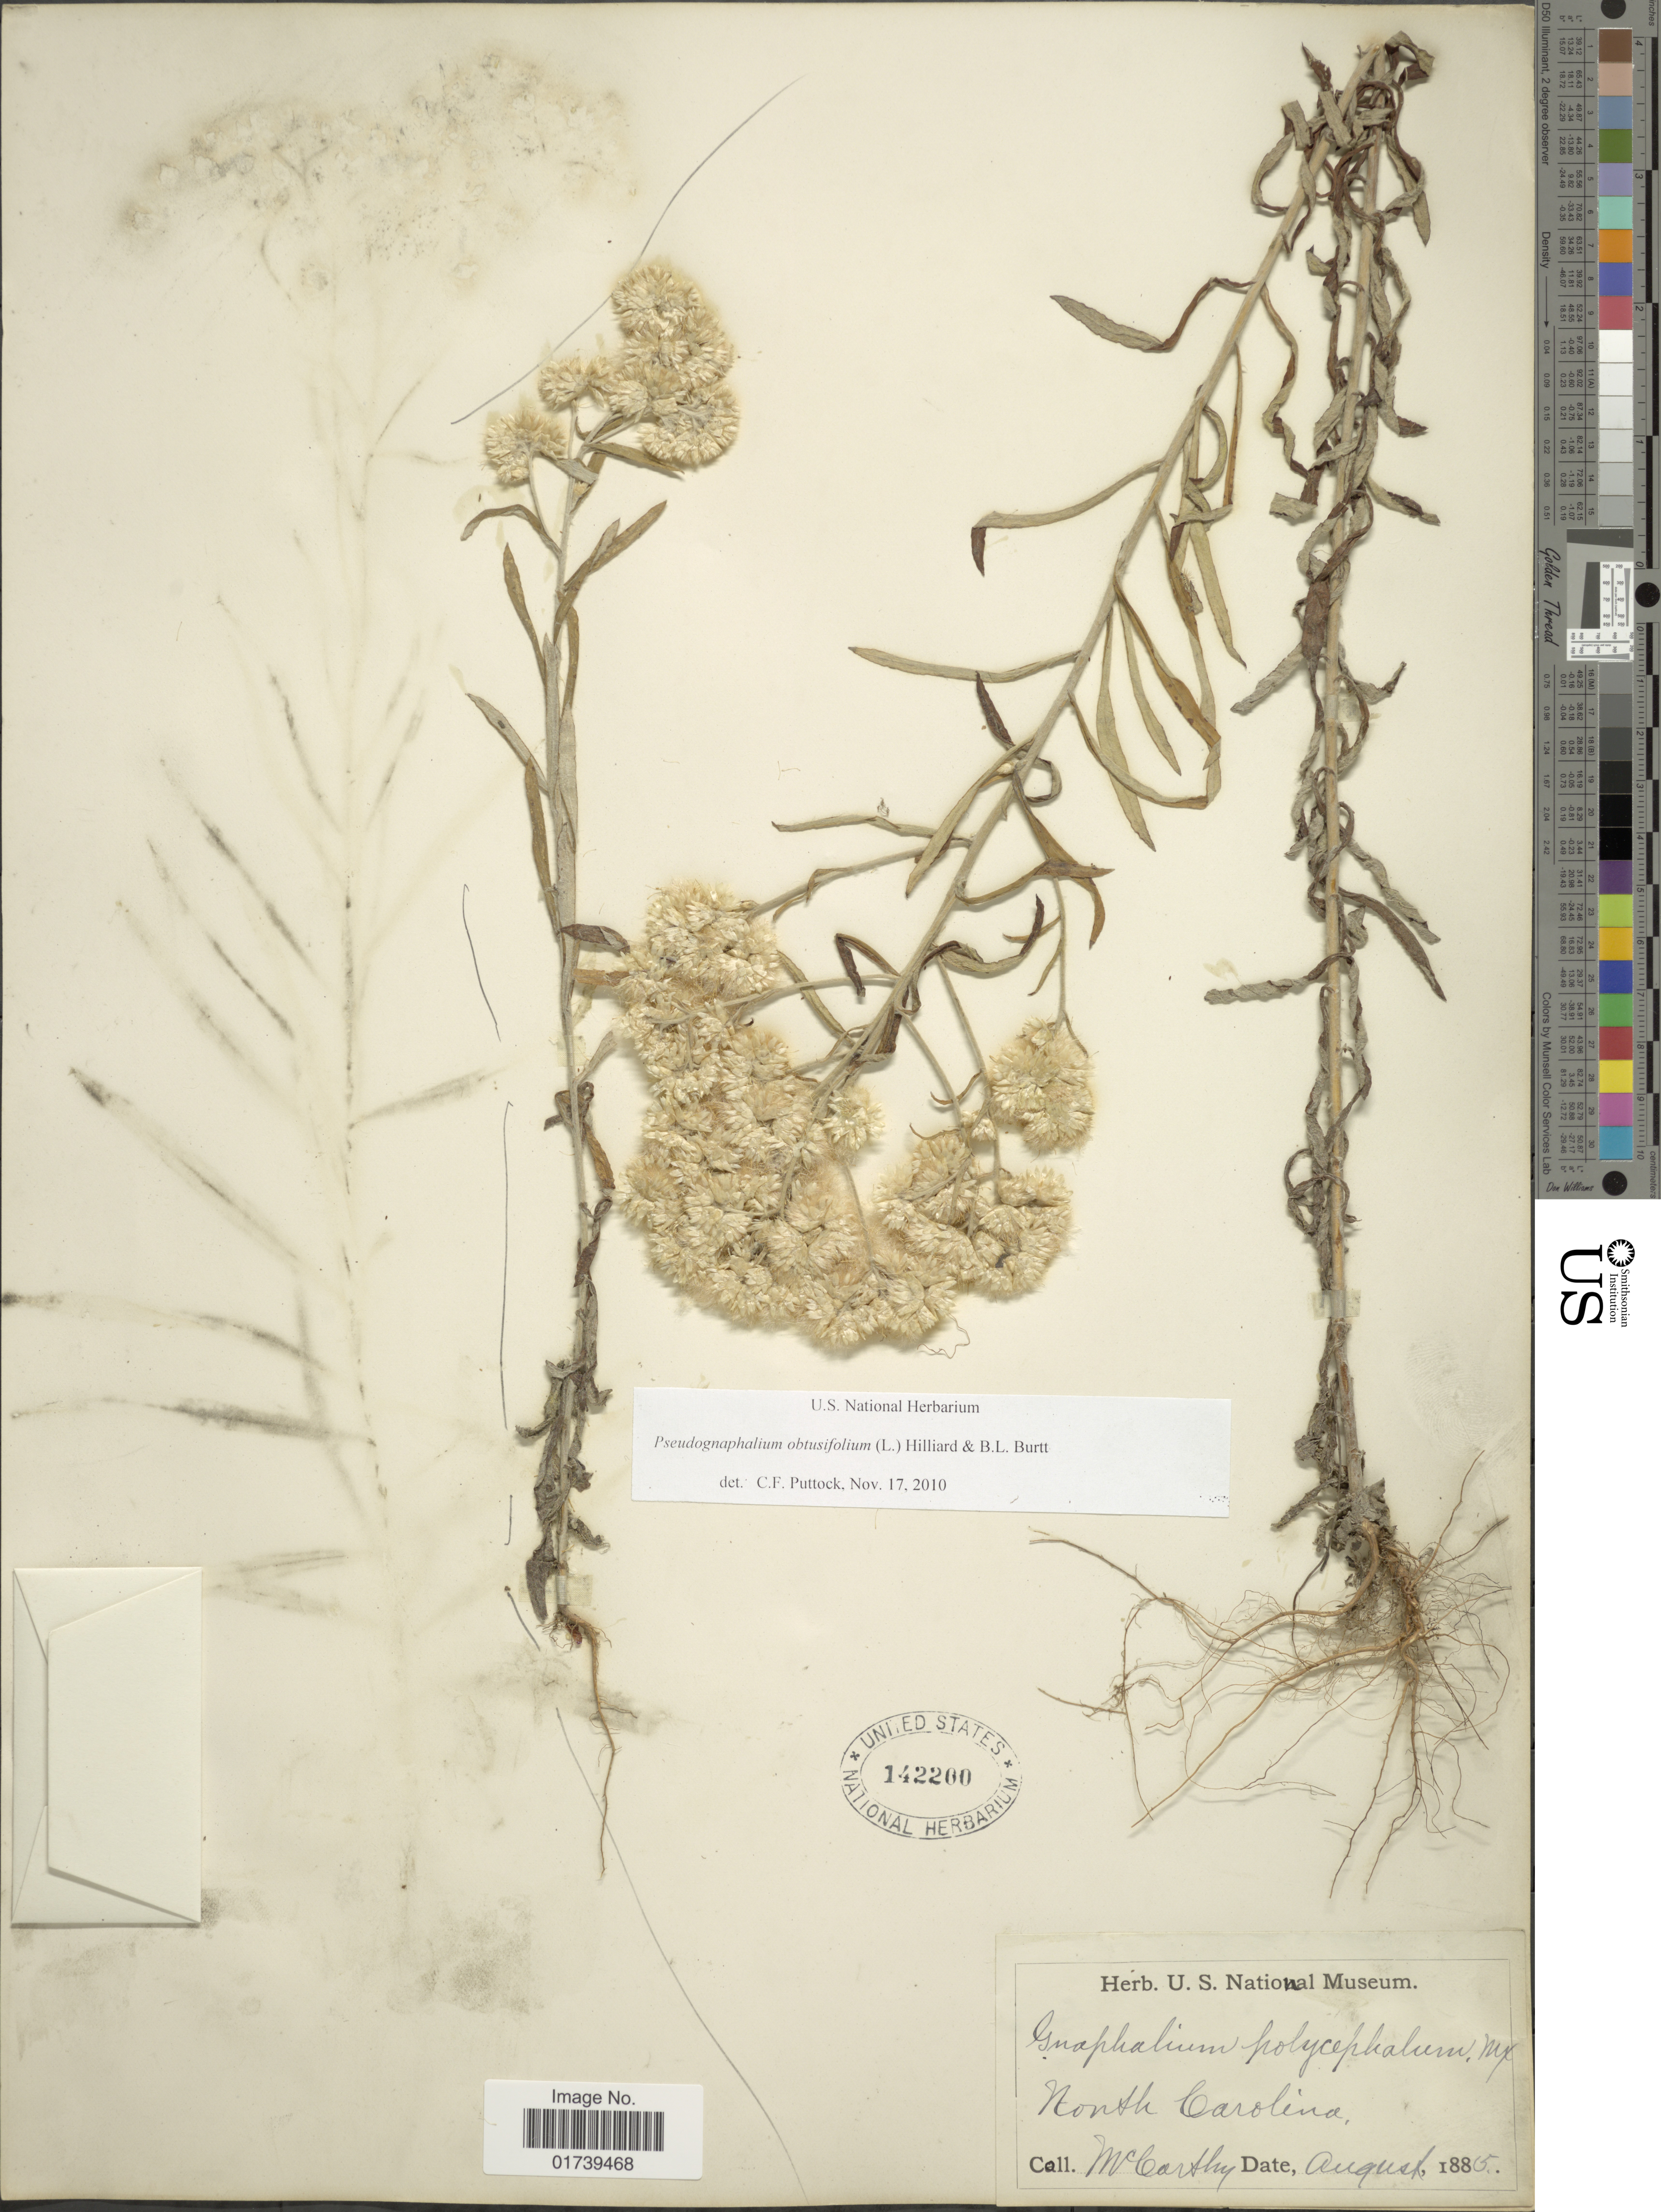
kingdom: Plantae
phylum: Tracheophyta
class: Magnoliopsida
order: Asterales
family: Asteraceae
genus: Pseudognaphalium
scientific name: Pseudognaphalium obtusifolium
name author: (L.) Hilliard & B.L. Burtt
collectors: -- McCarthy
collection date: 1885-08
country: United States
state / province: North Carolina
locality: North Carolina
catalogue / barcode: US 142200